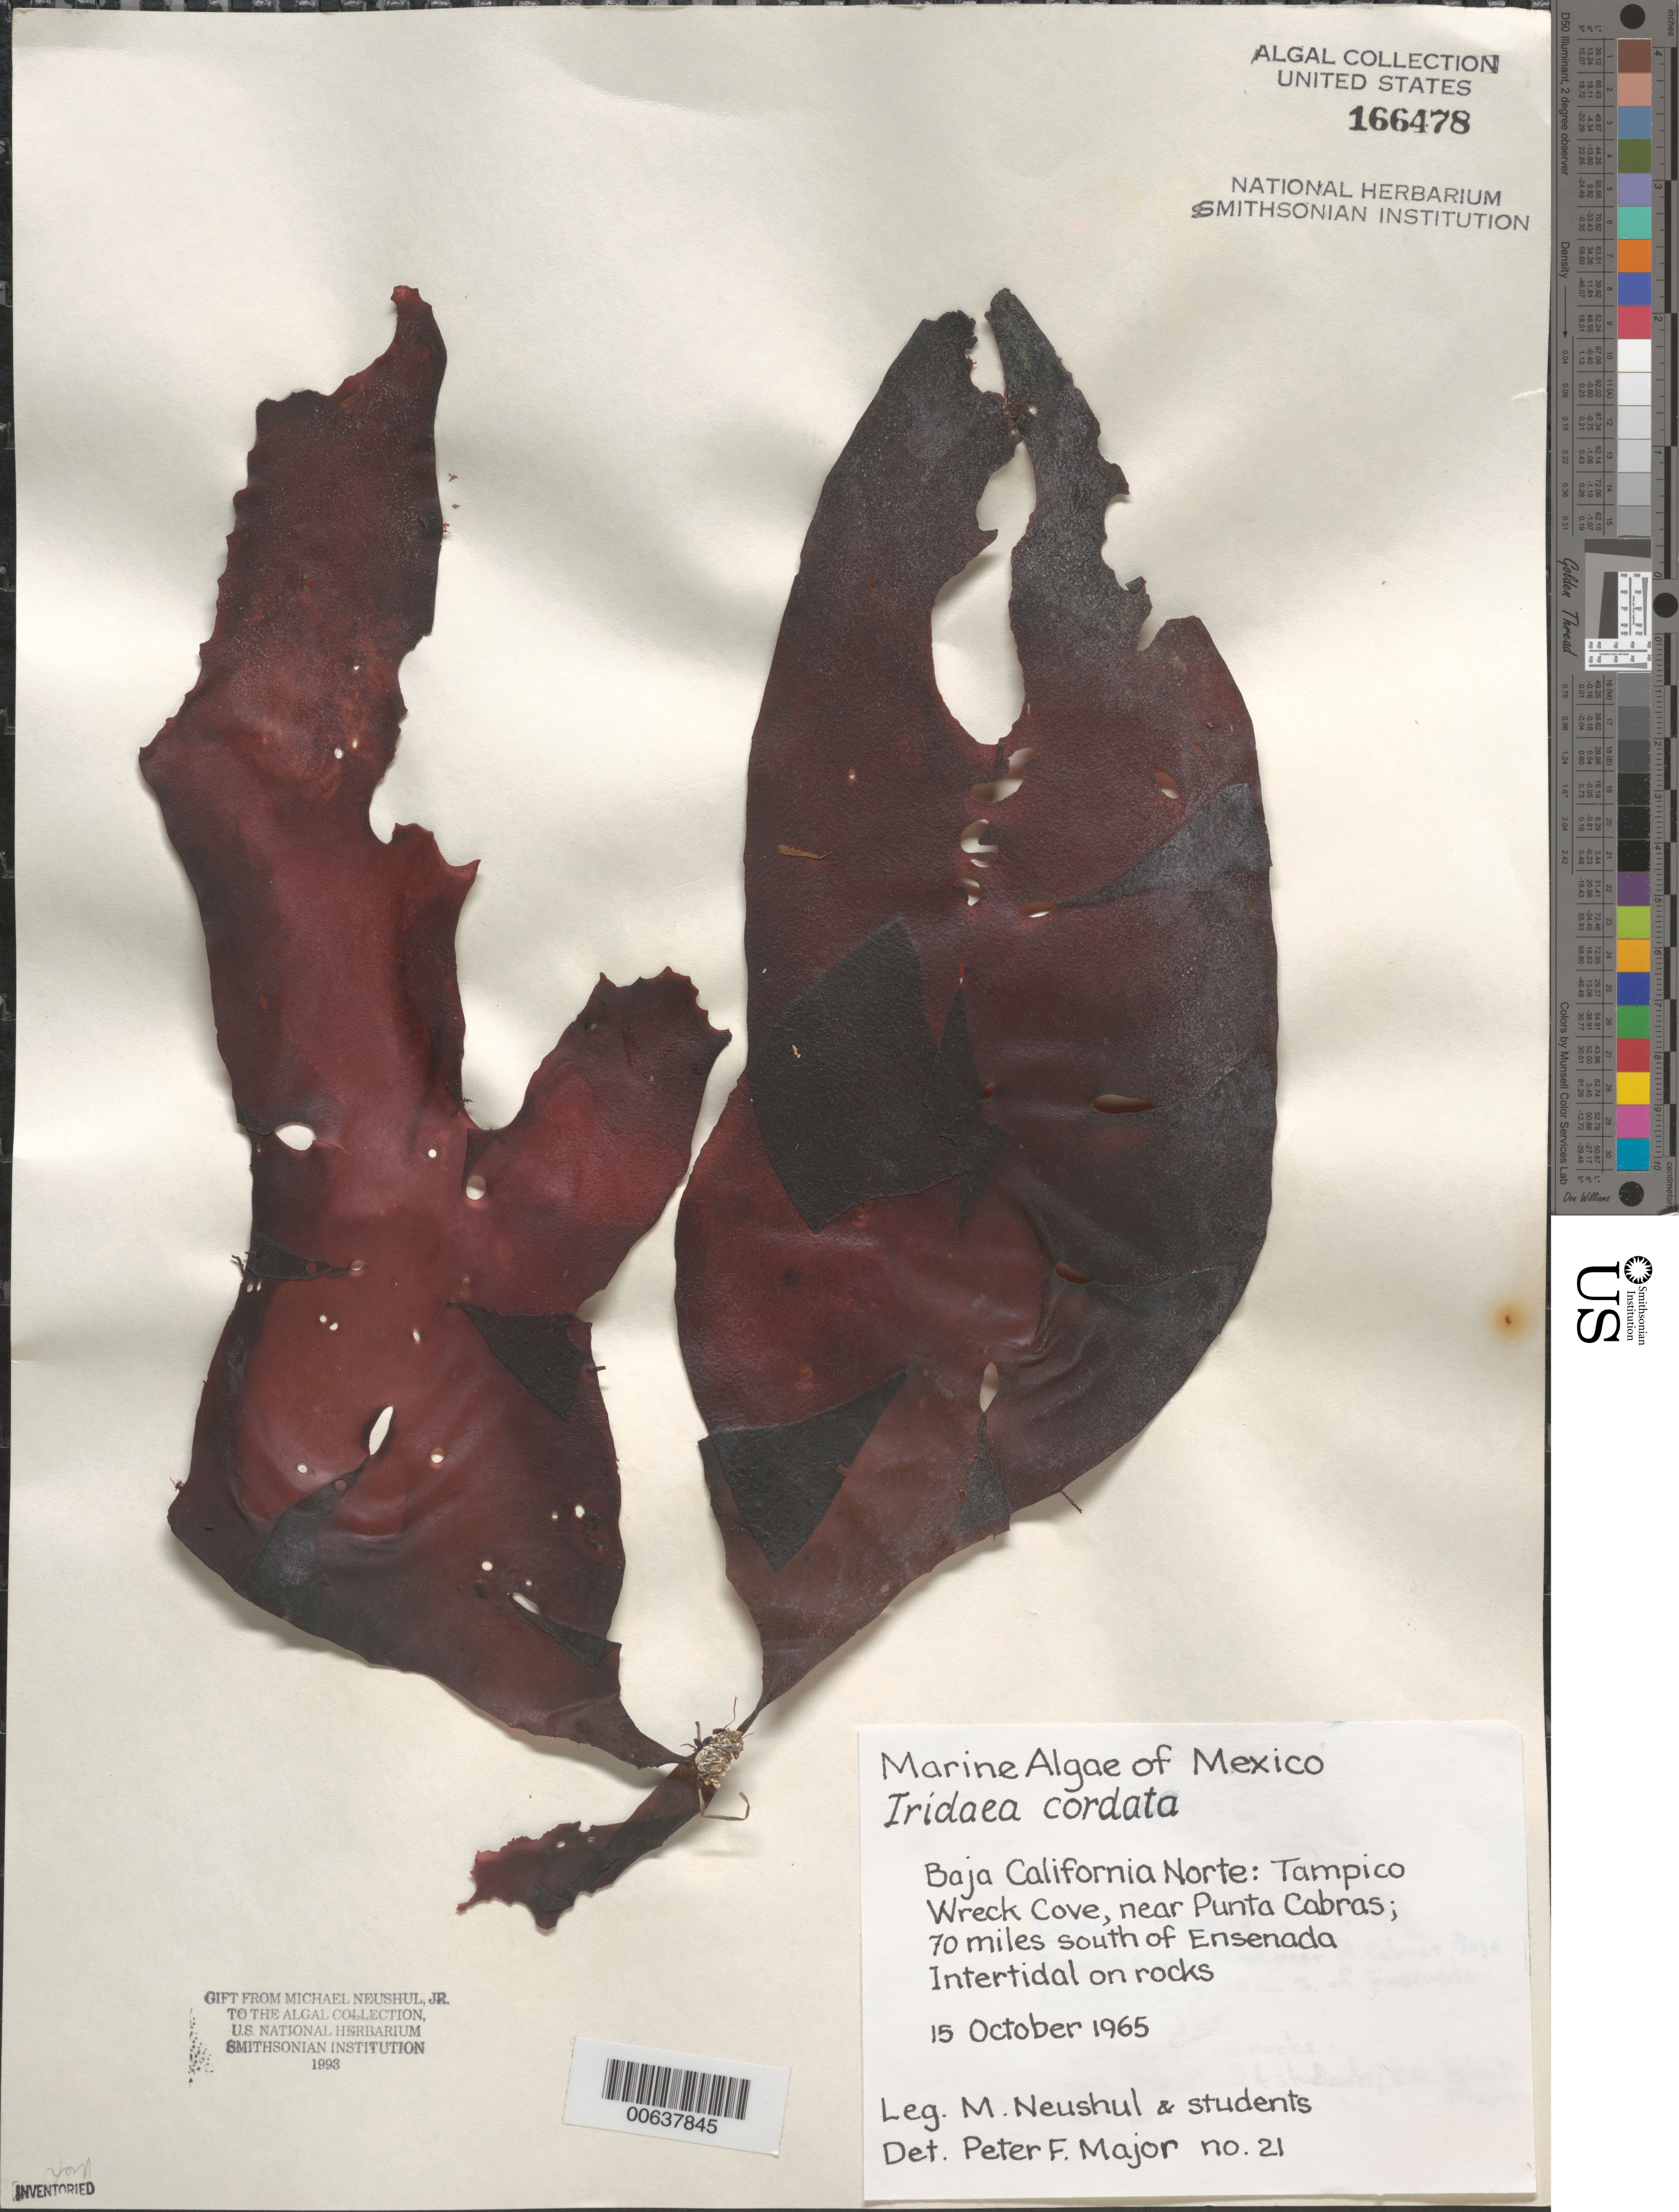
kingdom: Plantae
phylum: Rhodophyta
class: Florideophyceae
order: Gigartinales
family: Gigartinaceae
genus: Iridaea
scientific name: Iridaea cordata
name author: (Turner) Bory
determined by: Major, P. F.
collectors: M. Neushul & Students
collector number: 21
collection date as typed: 15 Oct 1965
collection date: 1965-10-15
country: Mexico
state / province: Baja California Norte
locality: Tampico Wreck Cove, near Punta Cabras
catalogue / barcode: US 166478